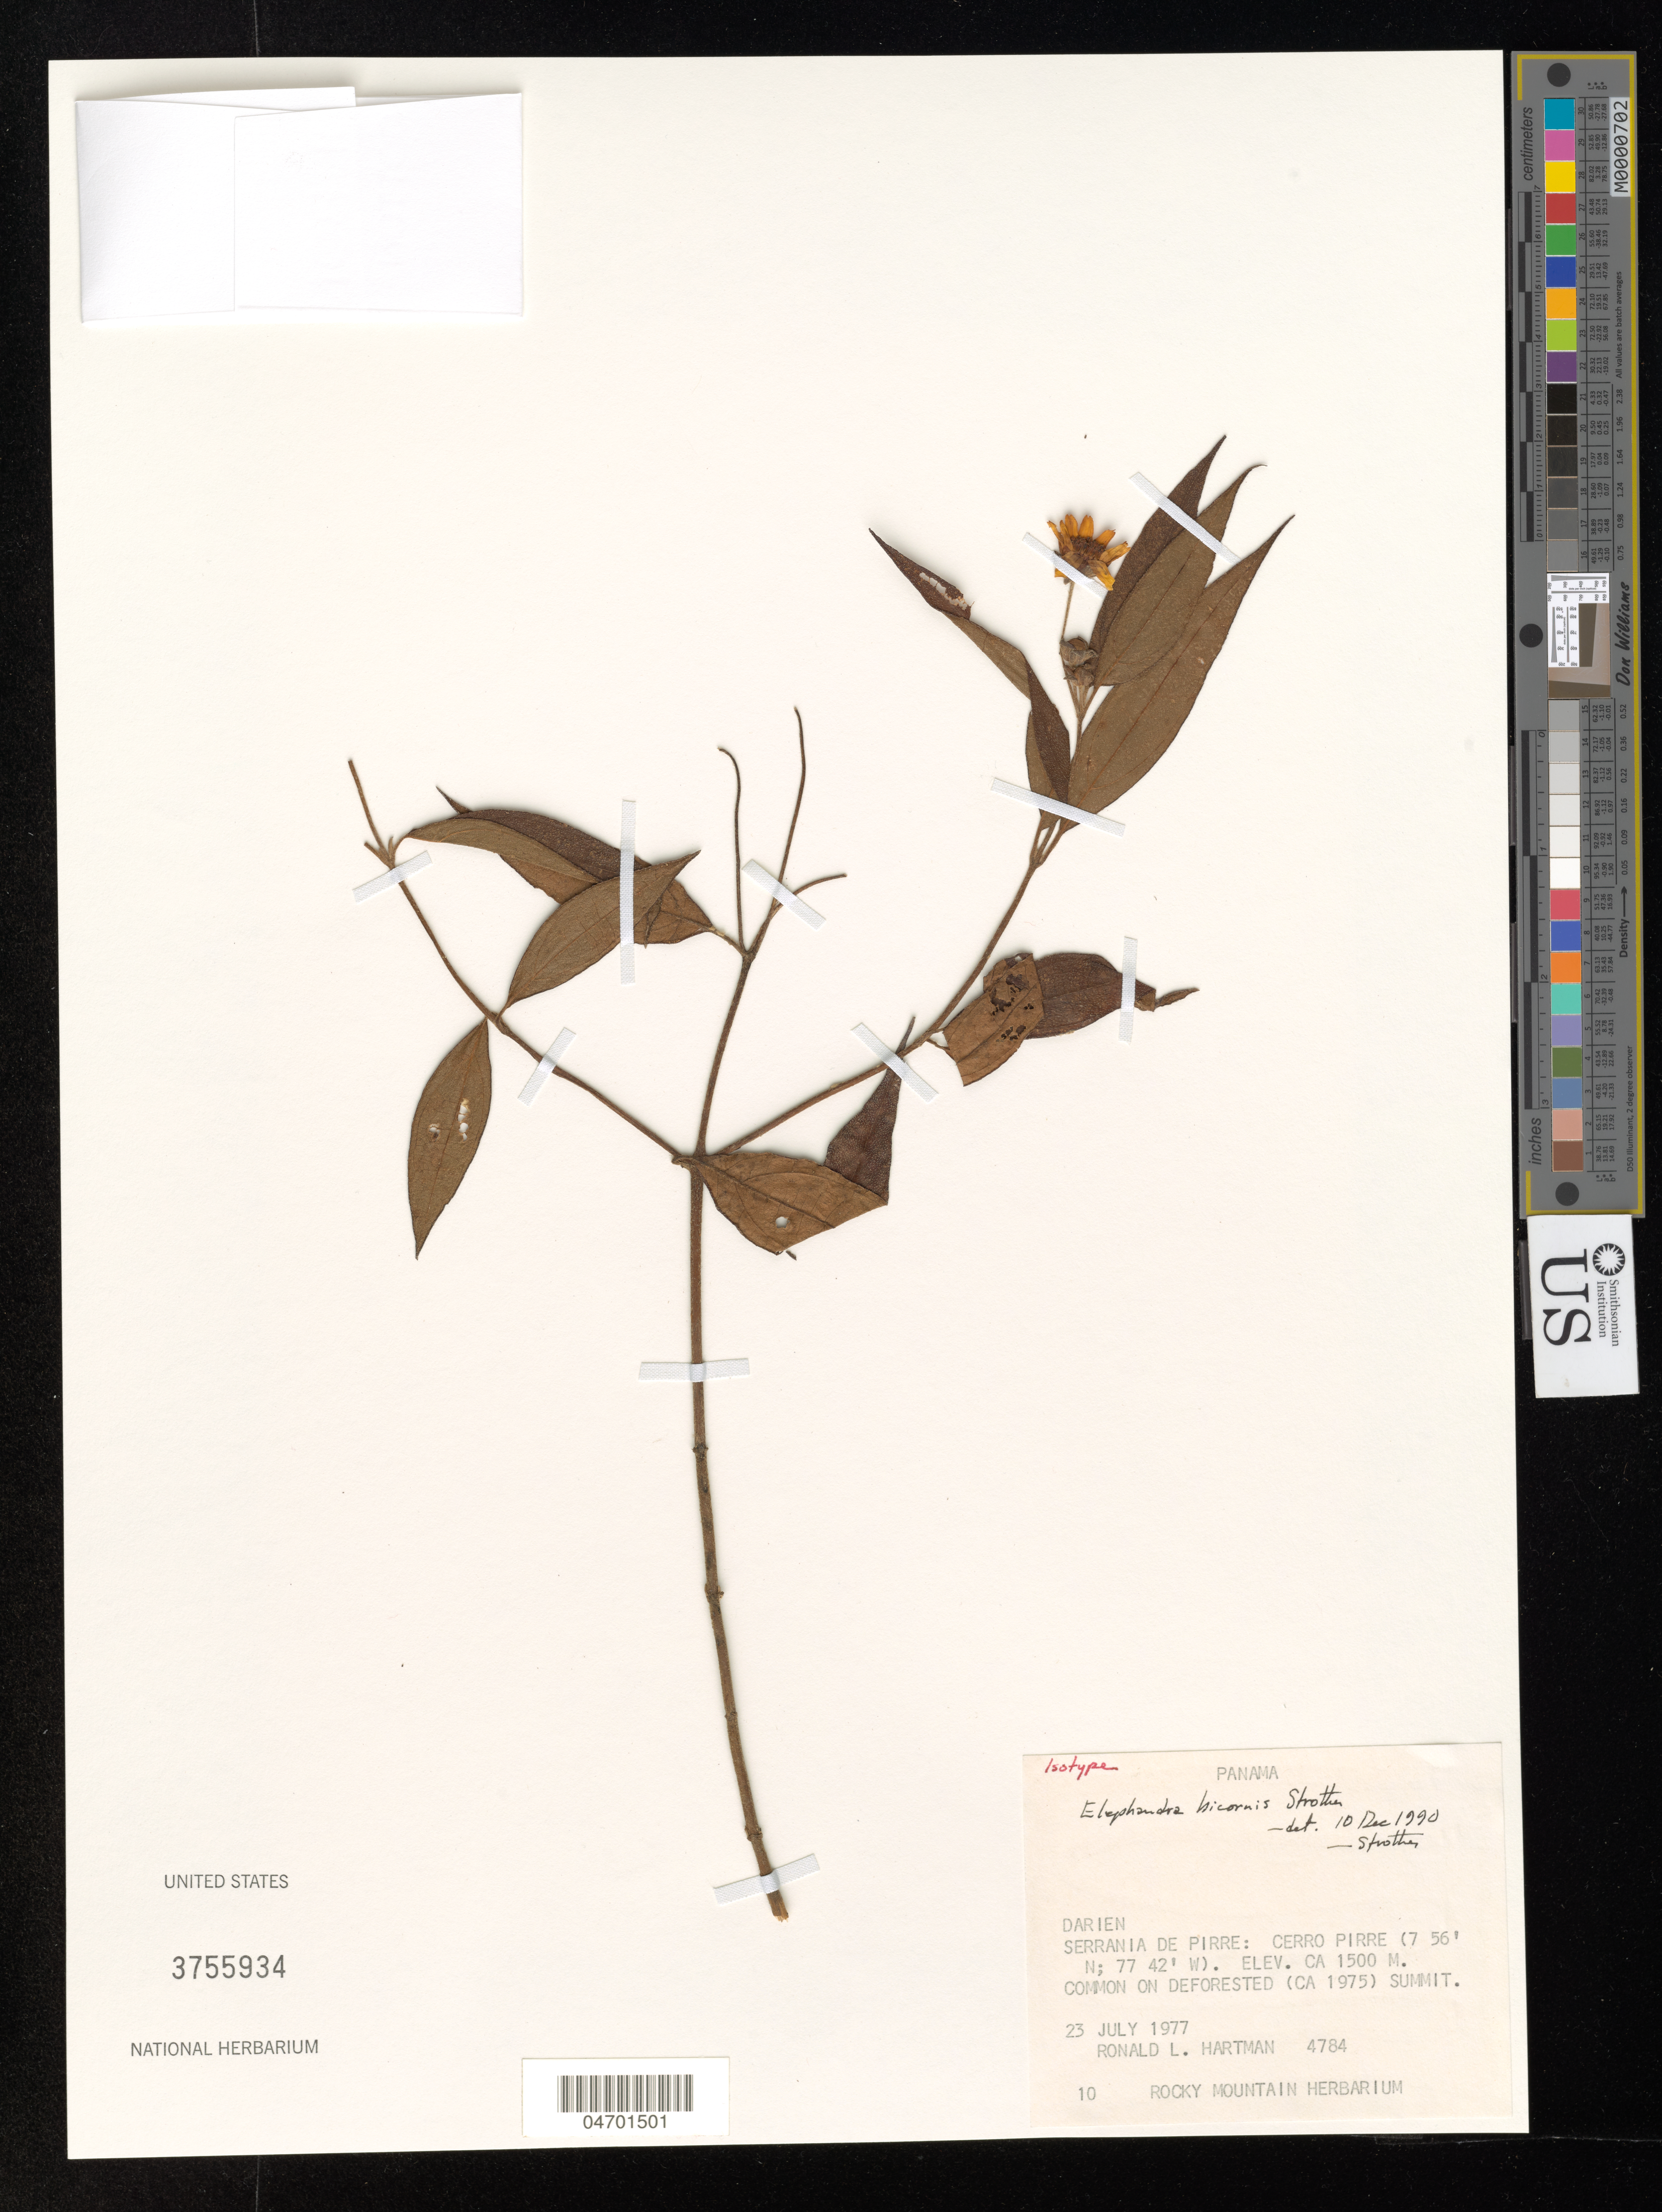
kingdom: Plantae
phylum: Tracheophyta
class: Magnoliopsida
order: Asterales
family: Asteraceae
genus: Elaphandra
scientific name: Elaphandra bicornis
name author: Strother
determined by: Strother, J. L., (UC), University of California Berkeley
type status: Isotype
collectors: R. L. Hartman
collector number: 4784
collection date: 1977-07-23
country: Panama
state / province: Darien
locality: Serrania de Pirre: Cerro Pirre.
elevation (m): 1500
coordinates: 7 56' N, 77 42' W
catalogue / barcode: US 3755934